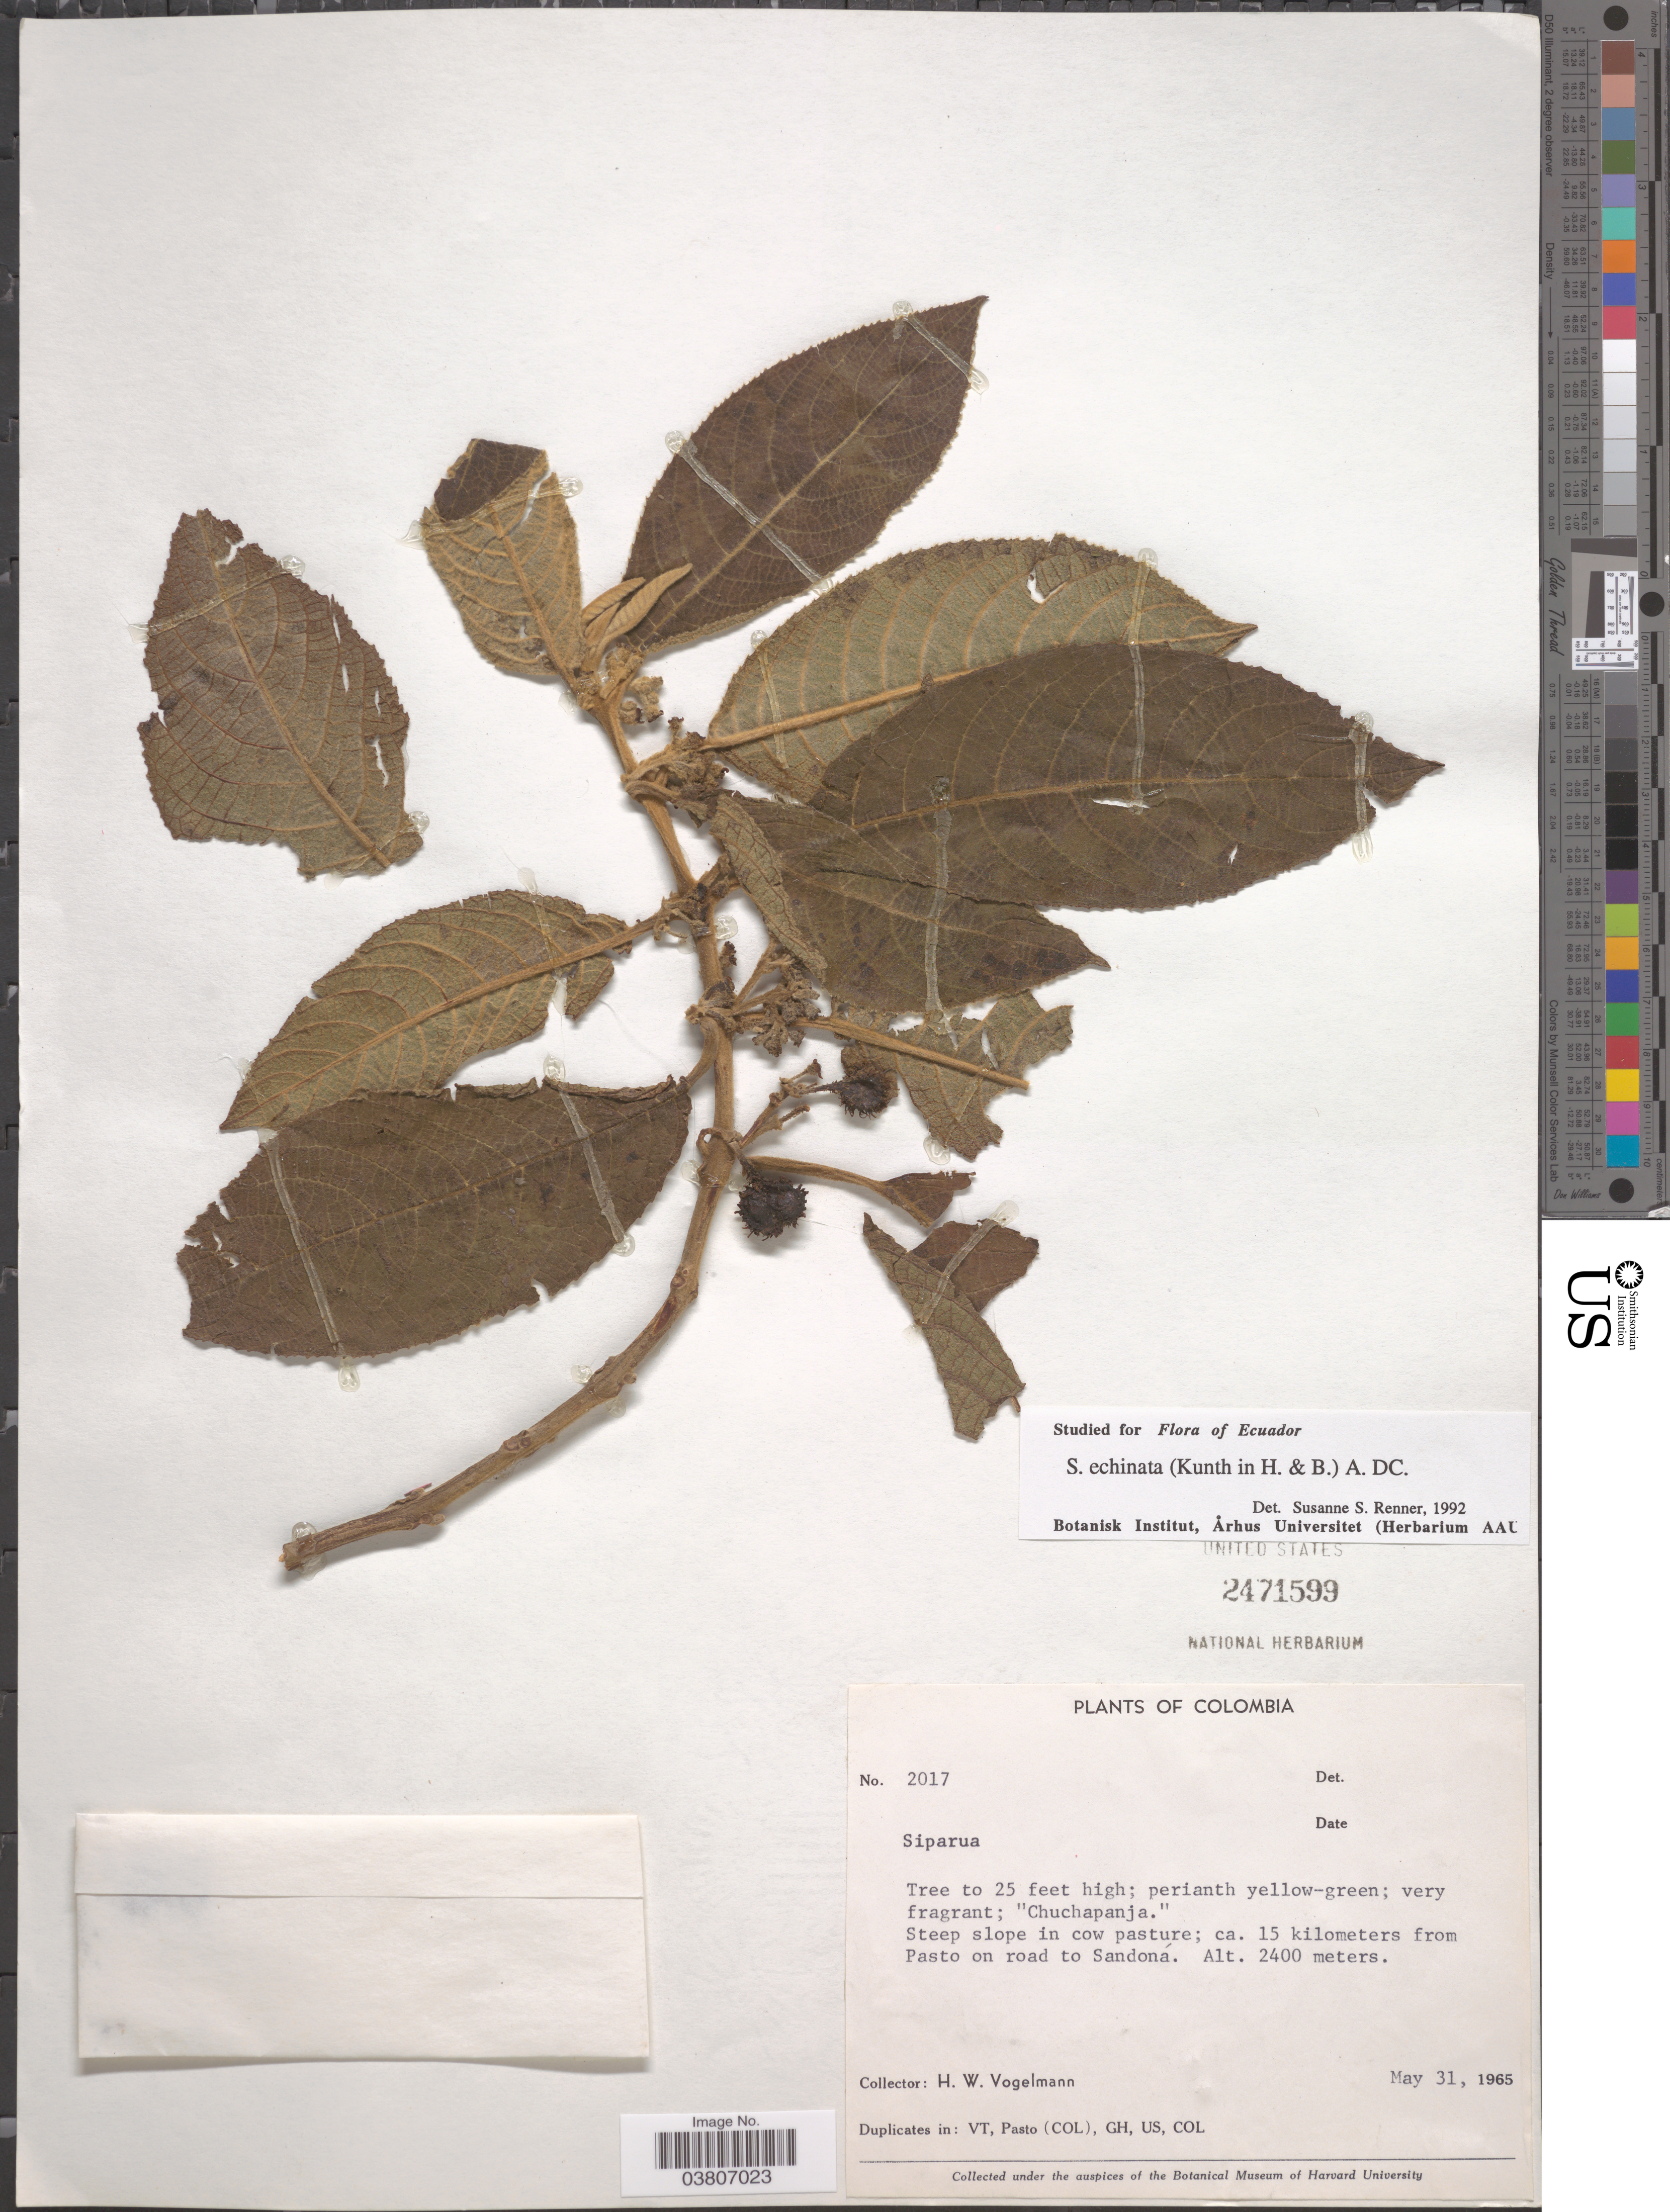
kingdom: Plantae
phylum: Tracheophyta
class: Magnoliopsida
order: Laurales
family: Siparunaceae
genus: Siparuna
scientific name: Siparuna echinata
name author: (Kunth) A. DC.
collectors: H. Vogelmann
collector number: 2017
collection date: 1965-05-31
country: Colombia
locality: Ca. 15 kilometers from Pasto on road to Sandoná.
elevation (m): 2400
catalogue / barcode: US 2471599